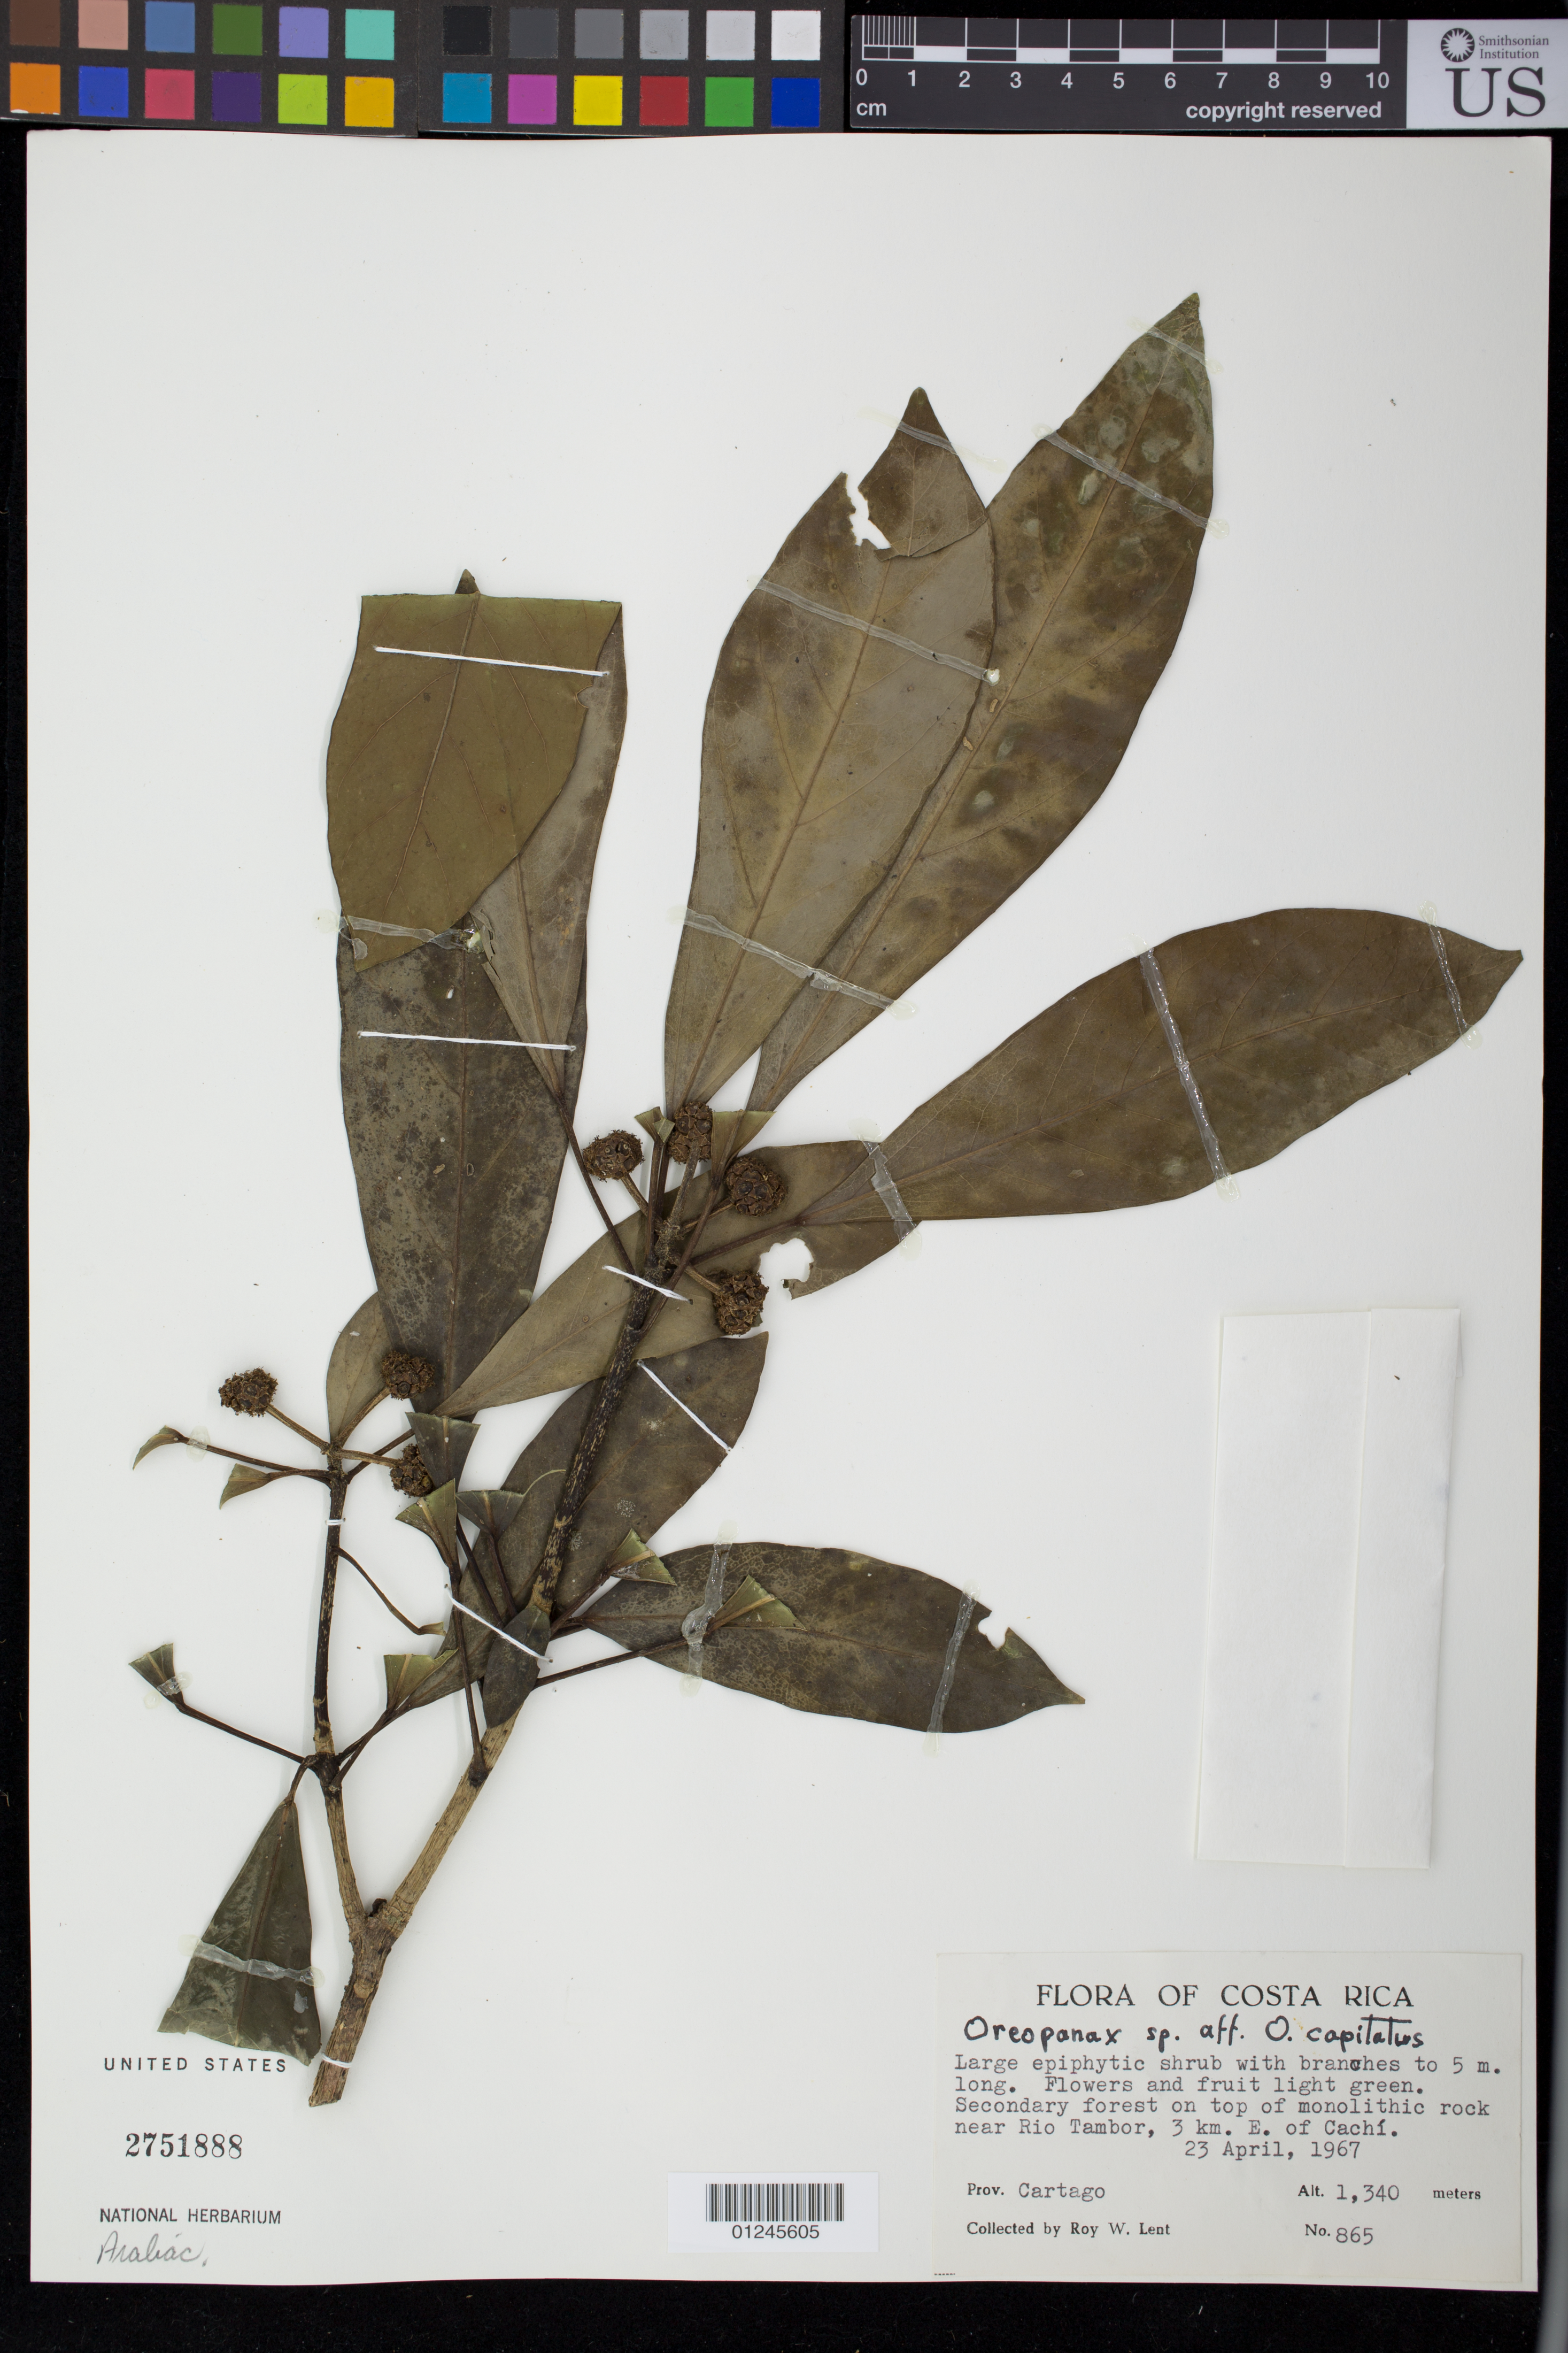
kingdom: Plantae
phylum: Tracheophyta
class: Magnoliopsida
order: Apiales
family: Araliaceae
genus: Oreopanax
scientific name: Oreopanax capitatus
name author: (Jacq.) Decne. & Planch.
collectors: R. W. Lent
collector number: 865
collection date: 1967-04-23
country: Costa Rica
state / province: Cartago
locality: Secondary forest on top of monolithic rock near Rio Tambor, 3 km. E. of Cachi.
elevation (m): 1340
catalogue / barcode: US 2751888